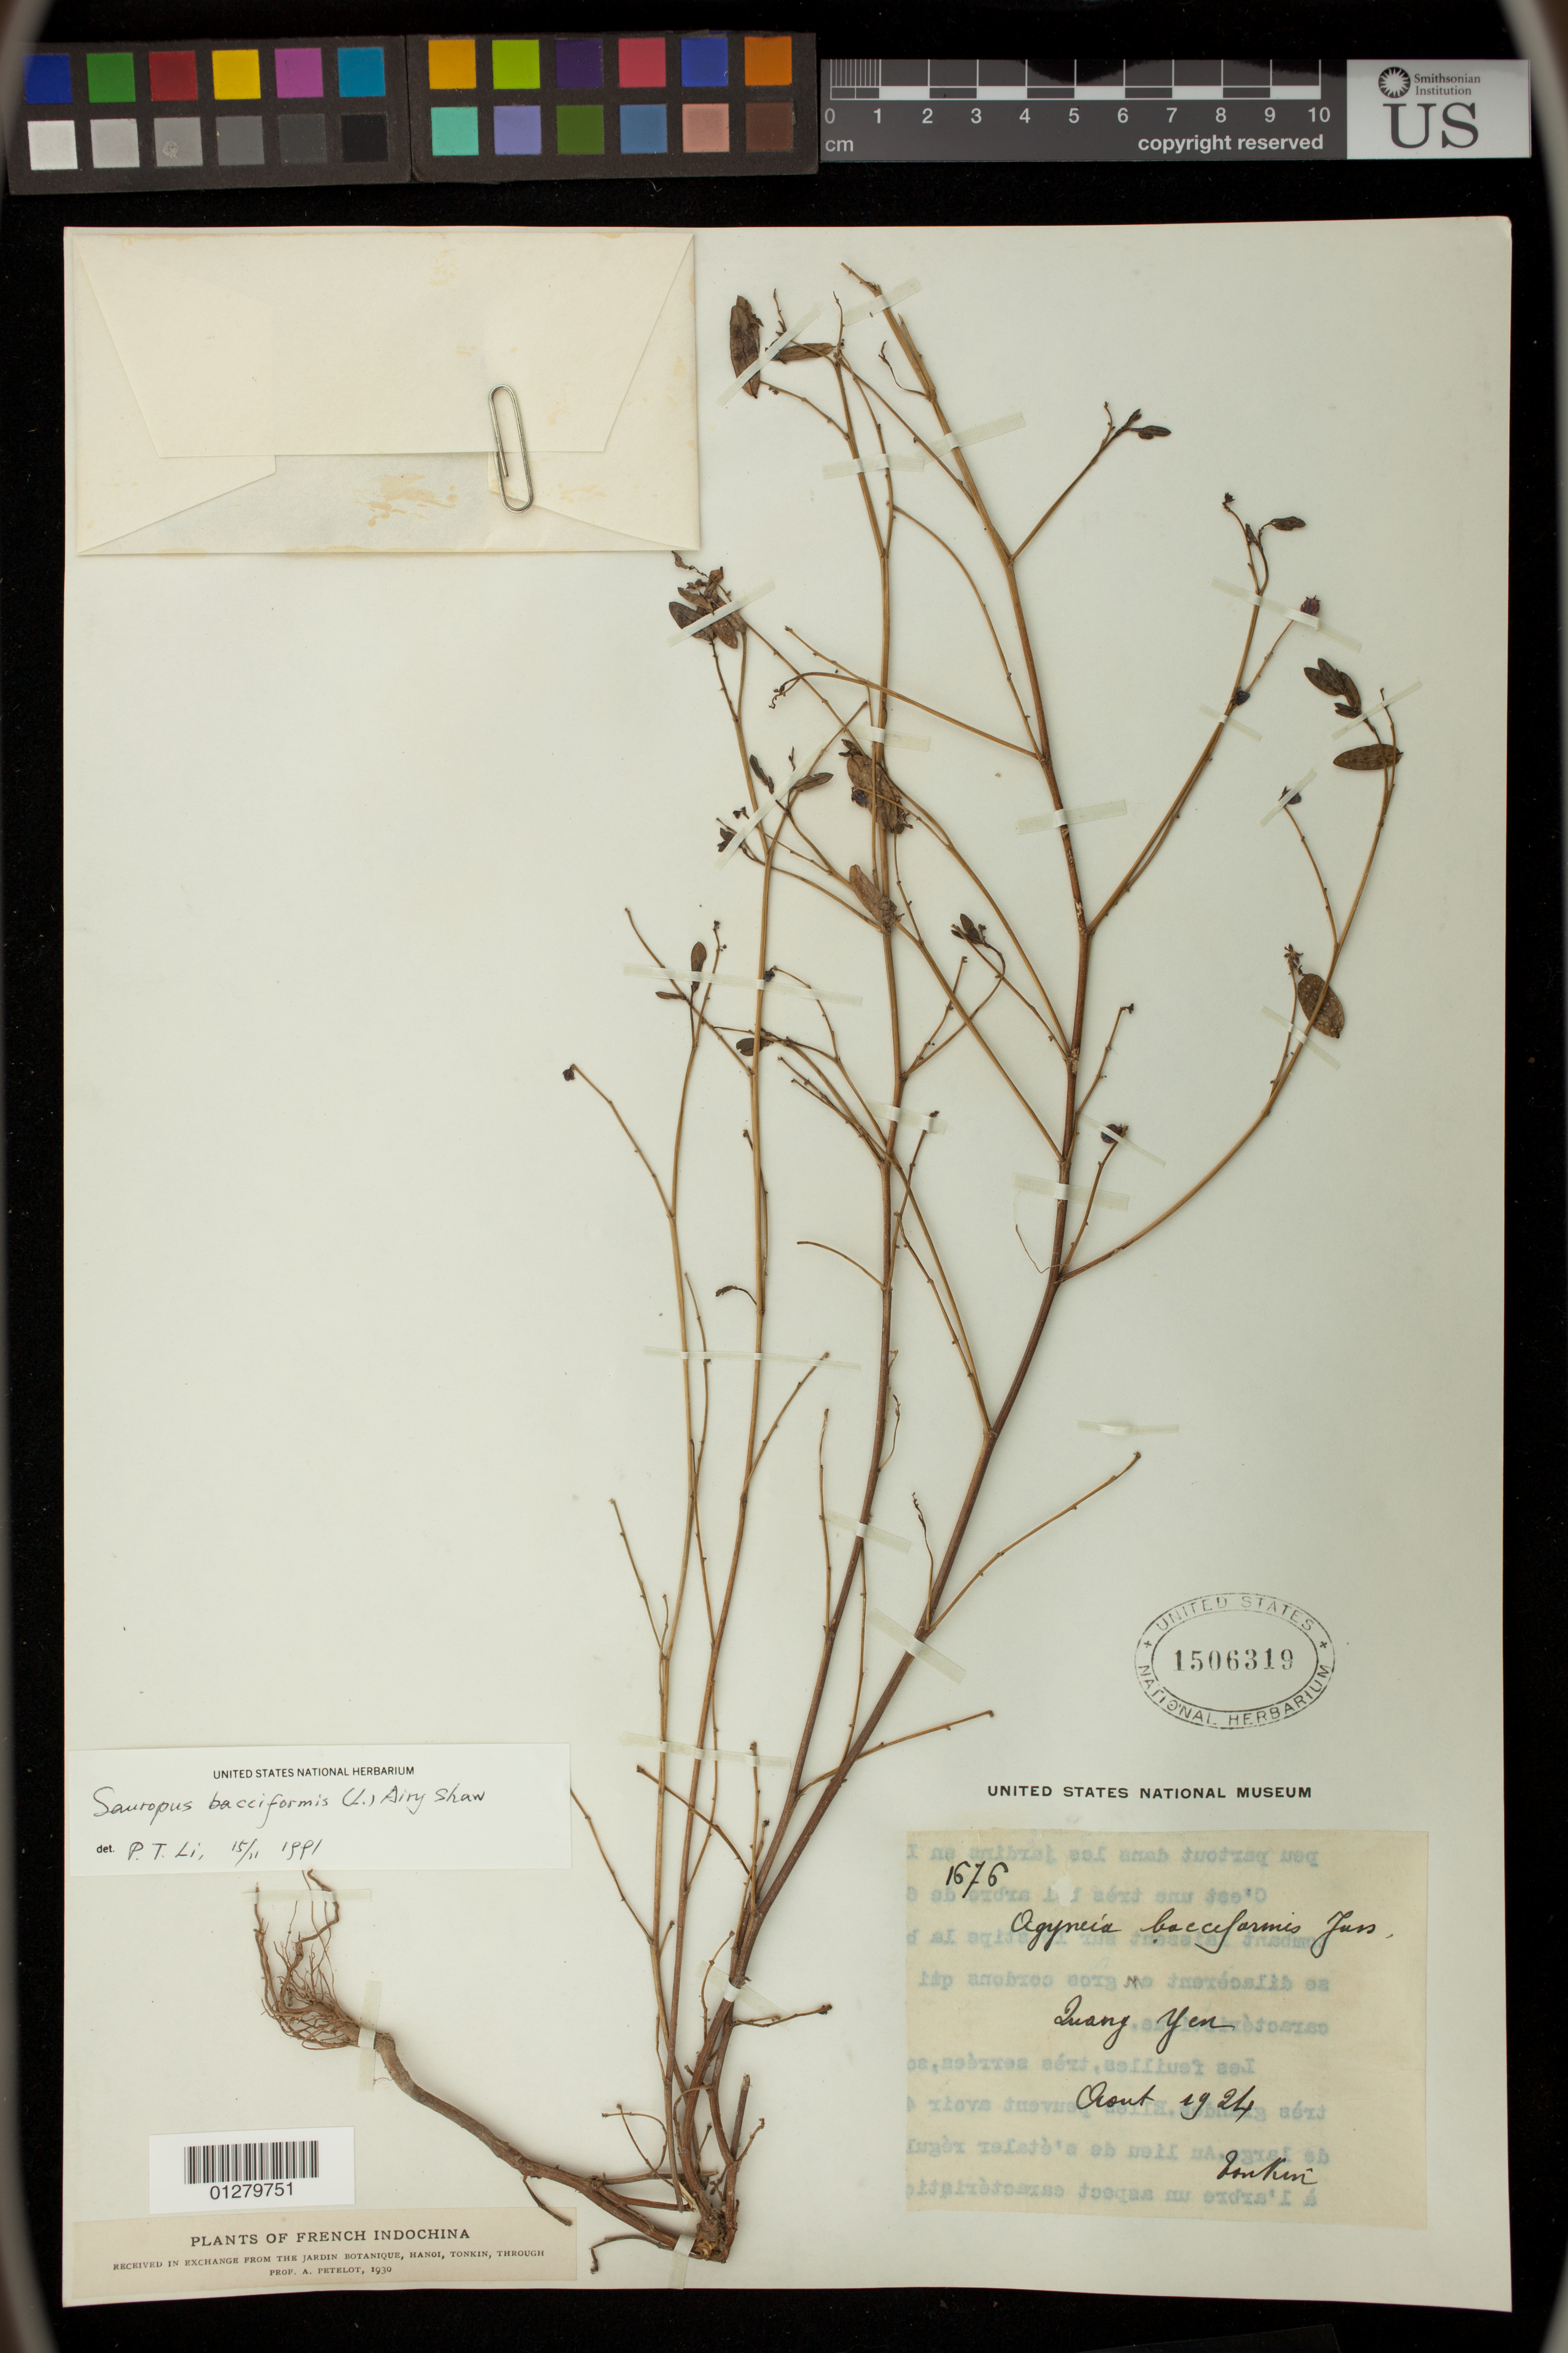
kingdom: Plantae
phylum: Tracheophyta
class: Magnoliopsida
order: Malpighiales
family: Phyllanthaceae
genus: Sauropus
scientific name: Sauropus bacciformis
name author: (L.) Airy Shaw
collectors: D. Yen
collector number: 1676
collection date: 1924-08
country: Vietnam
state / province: Ha Noi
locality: Tonkin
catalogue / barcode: US 1506319